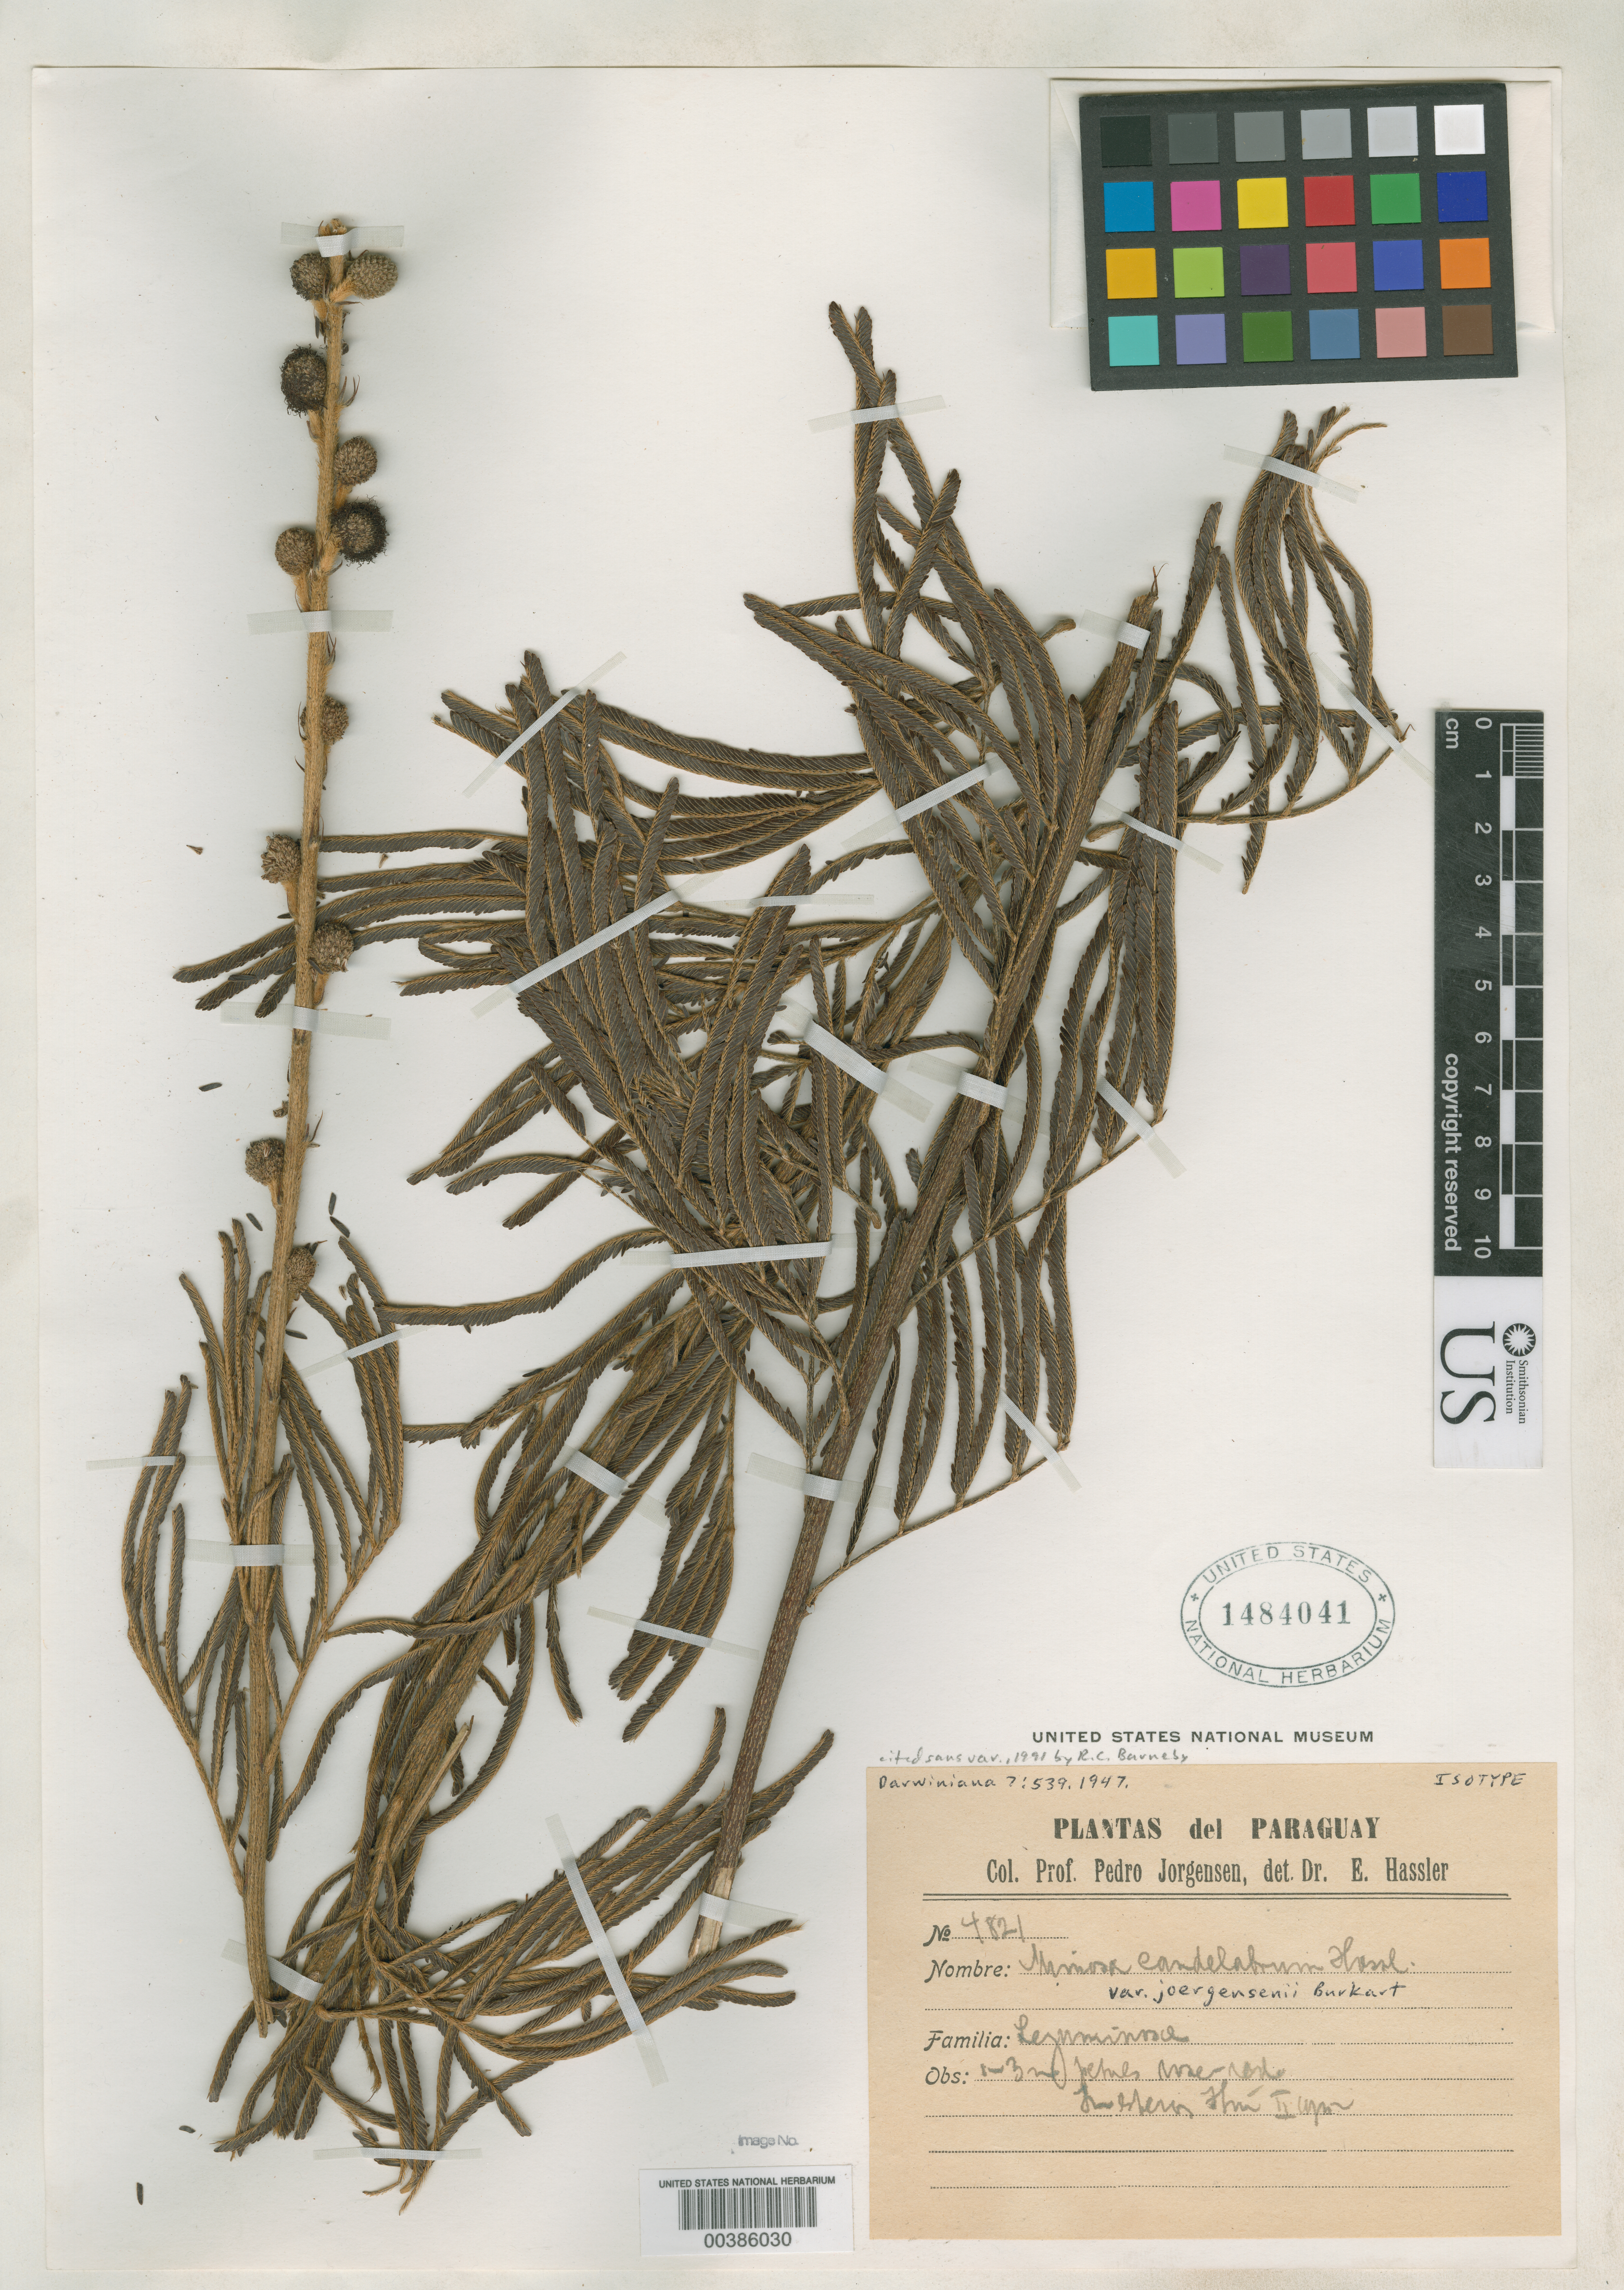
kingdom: Plantae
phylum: Tracheophyta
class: Magnoliopsida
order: Fabales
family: Fabaceae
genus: Mimosa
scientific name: Mimosa candelabrum var. joergensenii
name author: Burkart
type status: Isotype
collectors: E. Hassler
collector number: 4821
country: Paraguay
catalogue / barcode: US 1484041